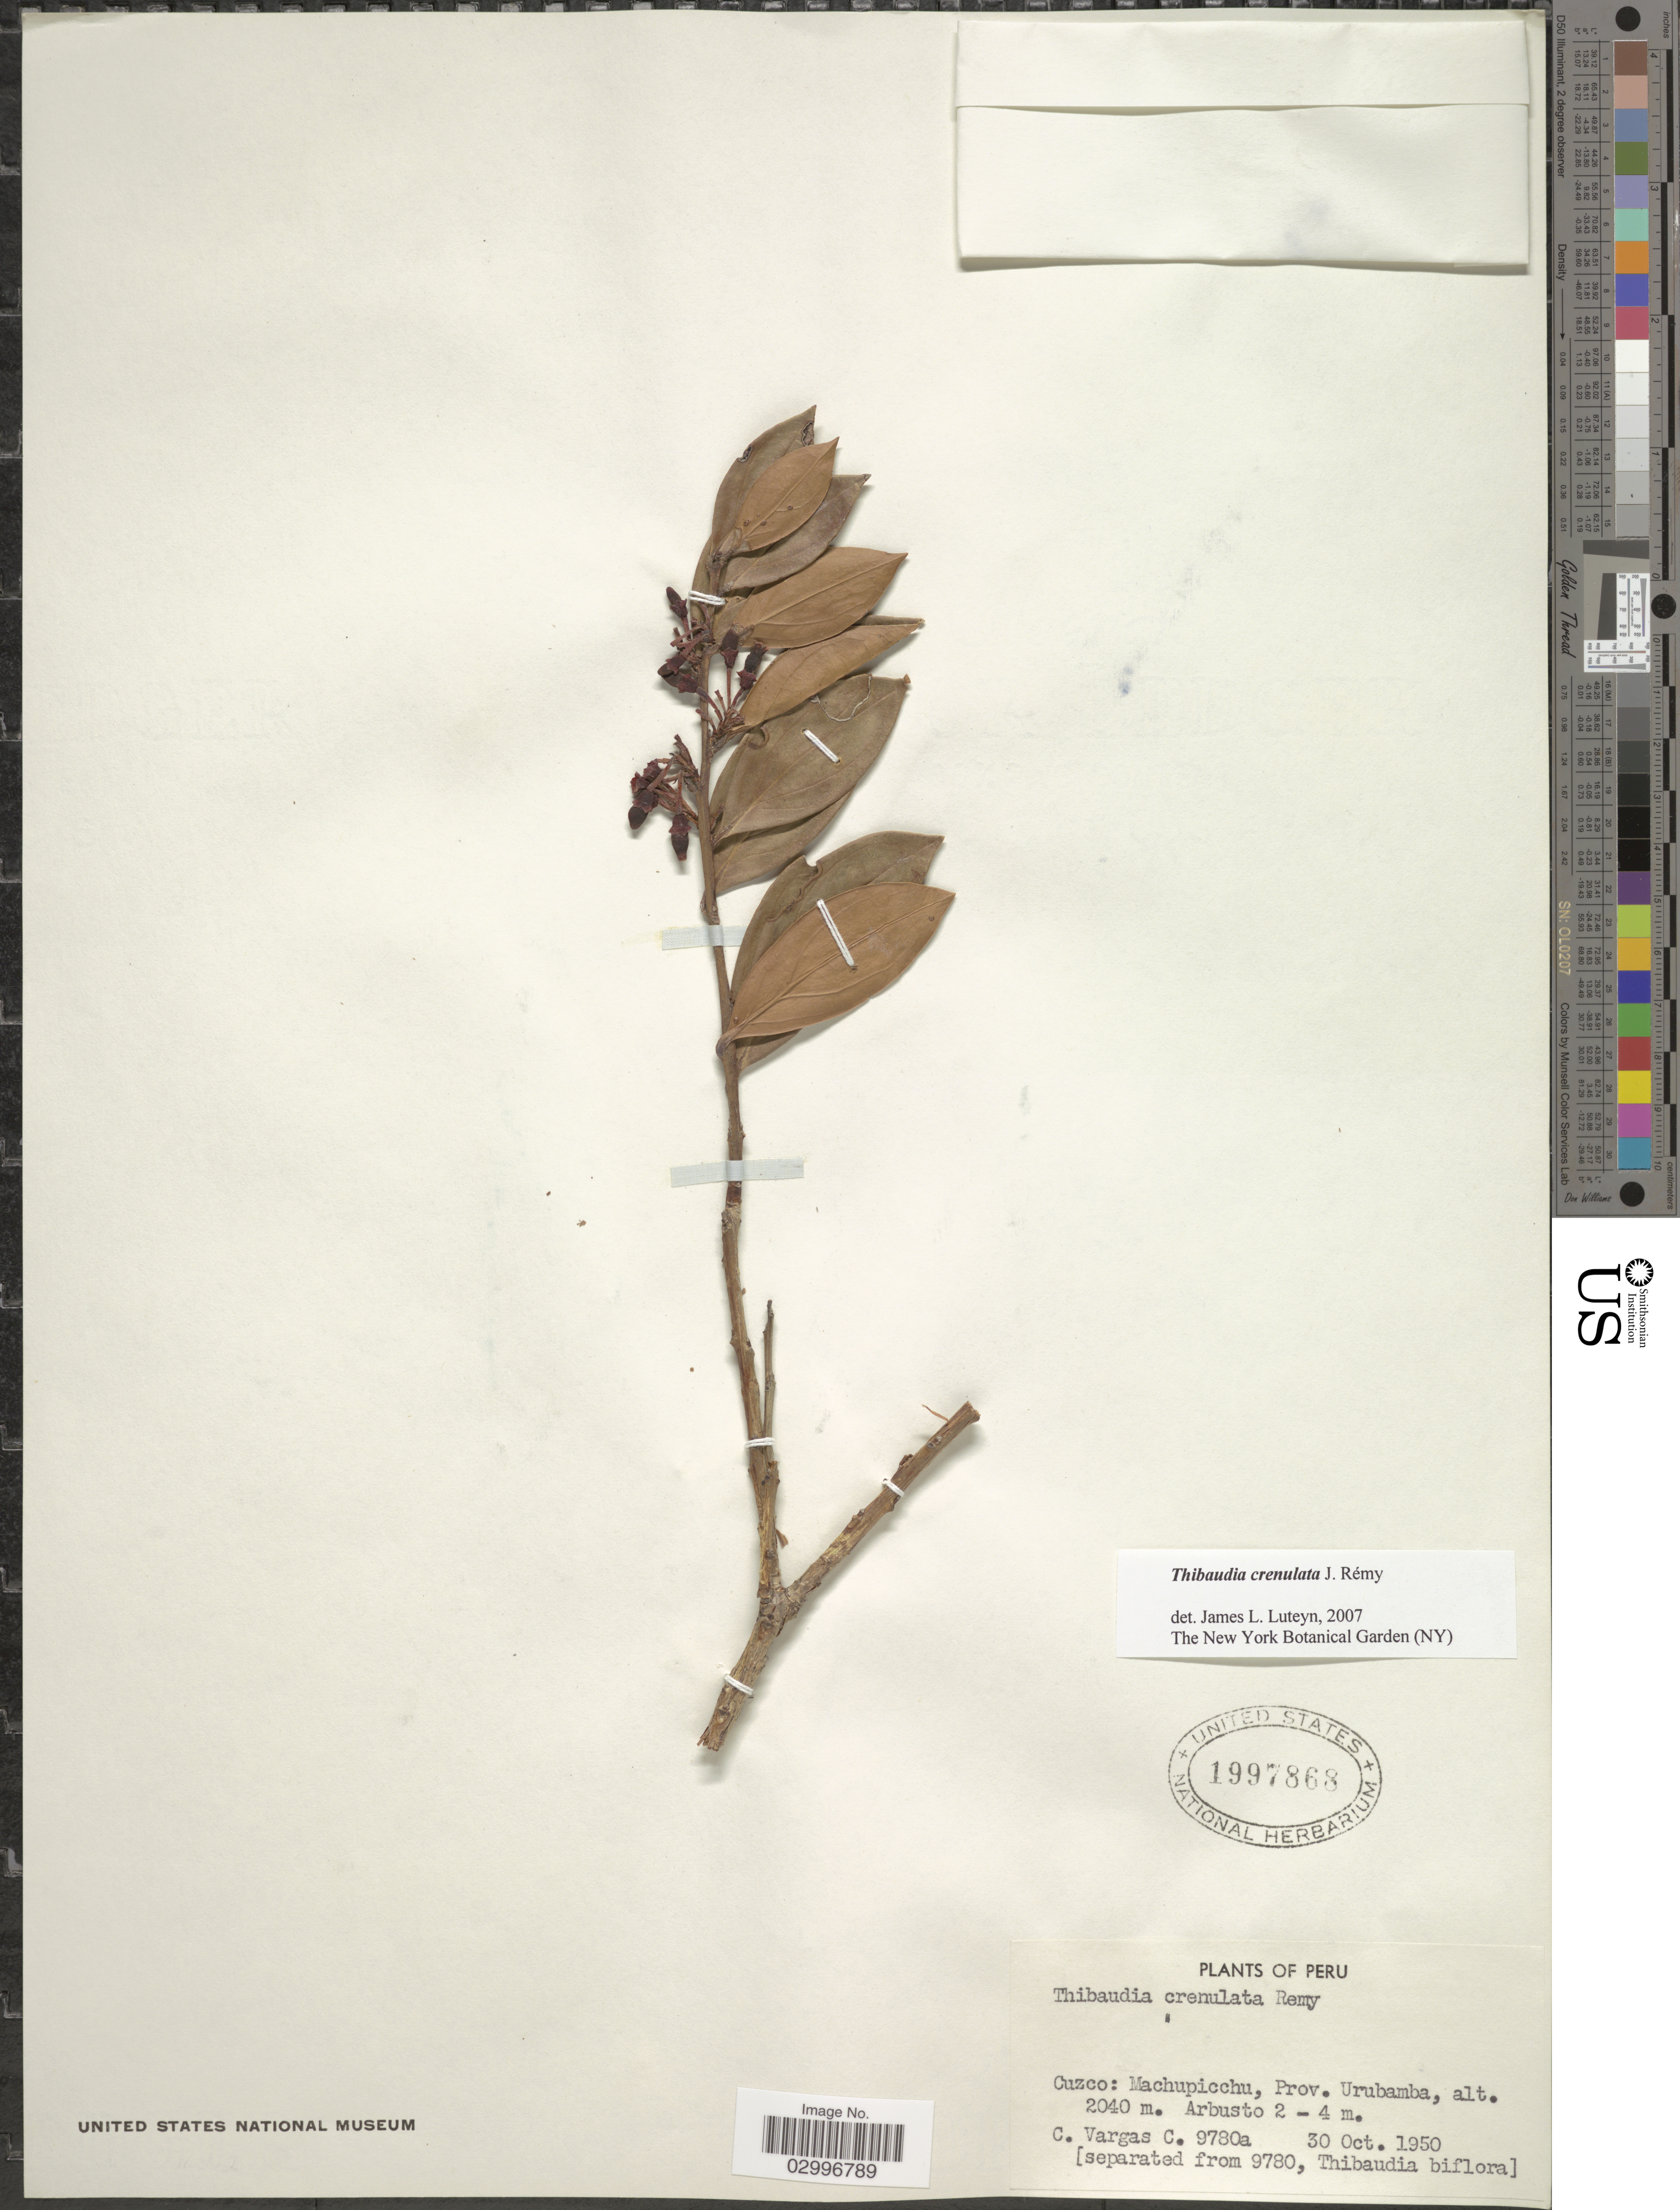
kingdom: Plantae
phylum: Tracheophyta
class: Magnoliopsida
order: Ericales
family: Ericaceae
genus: Thibaudia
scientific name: Thibaudia crenulata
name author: J. Rémy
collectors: C. Vargas Calderón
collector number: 9780a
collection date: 1950-10-30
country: Peru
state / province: Cusco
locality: Cuzco: Machupicchu, Prov. Urubamba.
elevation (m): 2040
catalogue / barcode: US 1997868